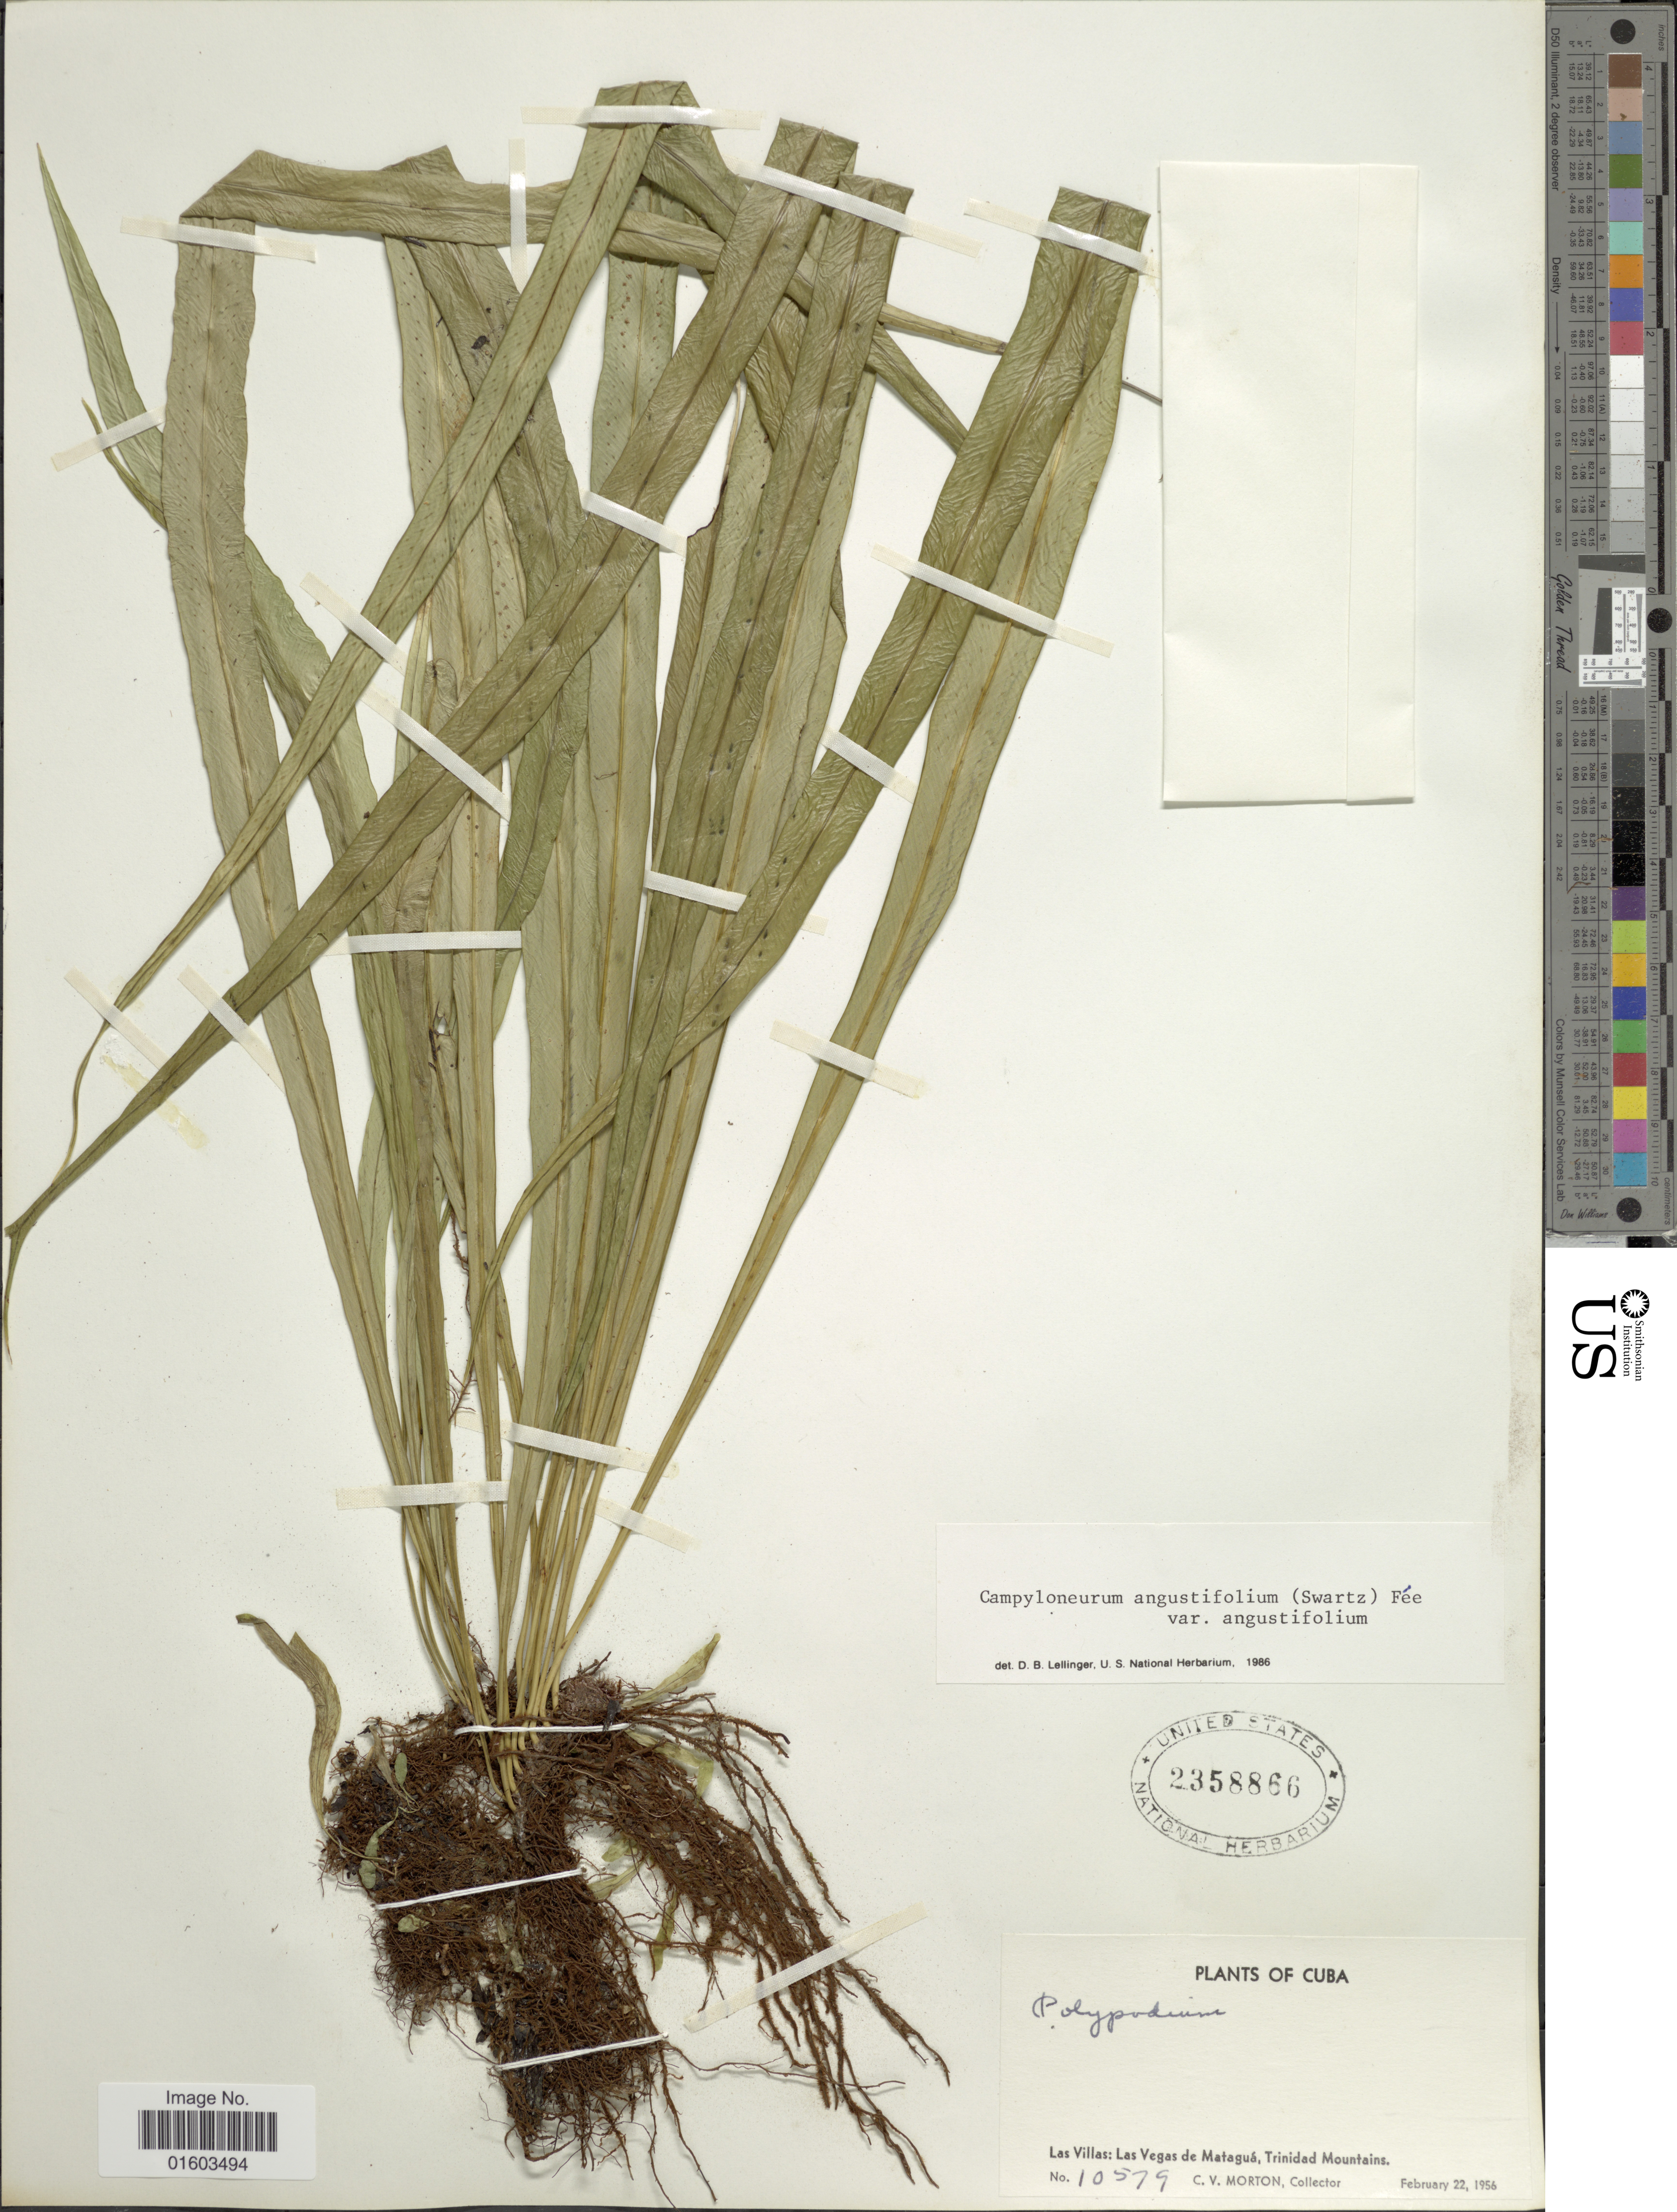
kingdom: Plantae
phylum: Tracheophyta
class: Polypodiopsida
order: Polypodiales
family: Polypodiaceae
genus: Campyloneurum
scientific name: Campyloneurum angustifolium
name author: (Sw.) Fée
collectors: C. V. Morton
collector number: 10579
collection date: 1956-02-22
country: Cuba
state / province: Las Villas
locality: Las Villas: Las Vegas de Matagua, Trinidad Mountains.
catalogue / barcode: US 2358866